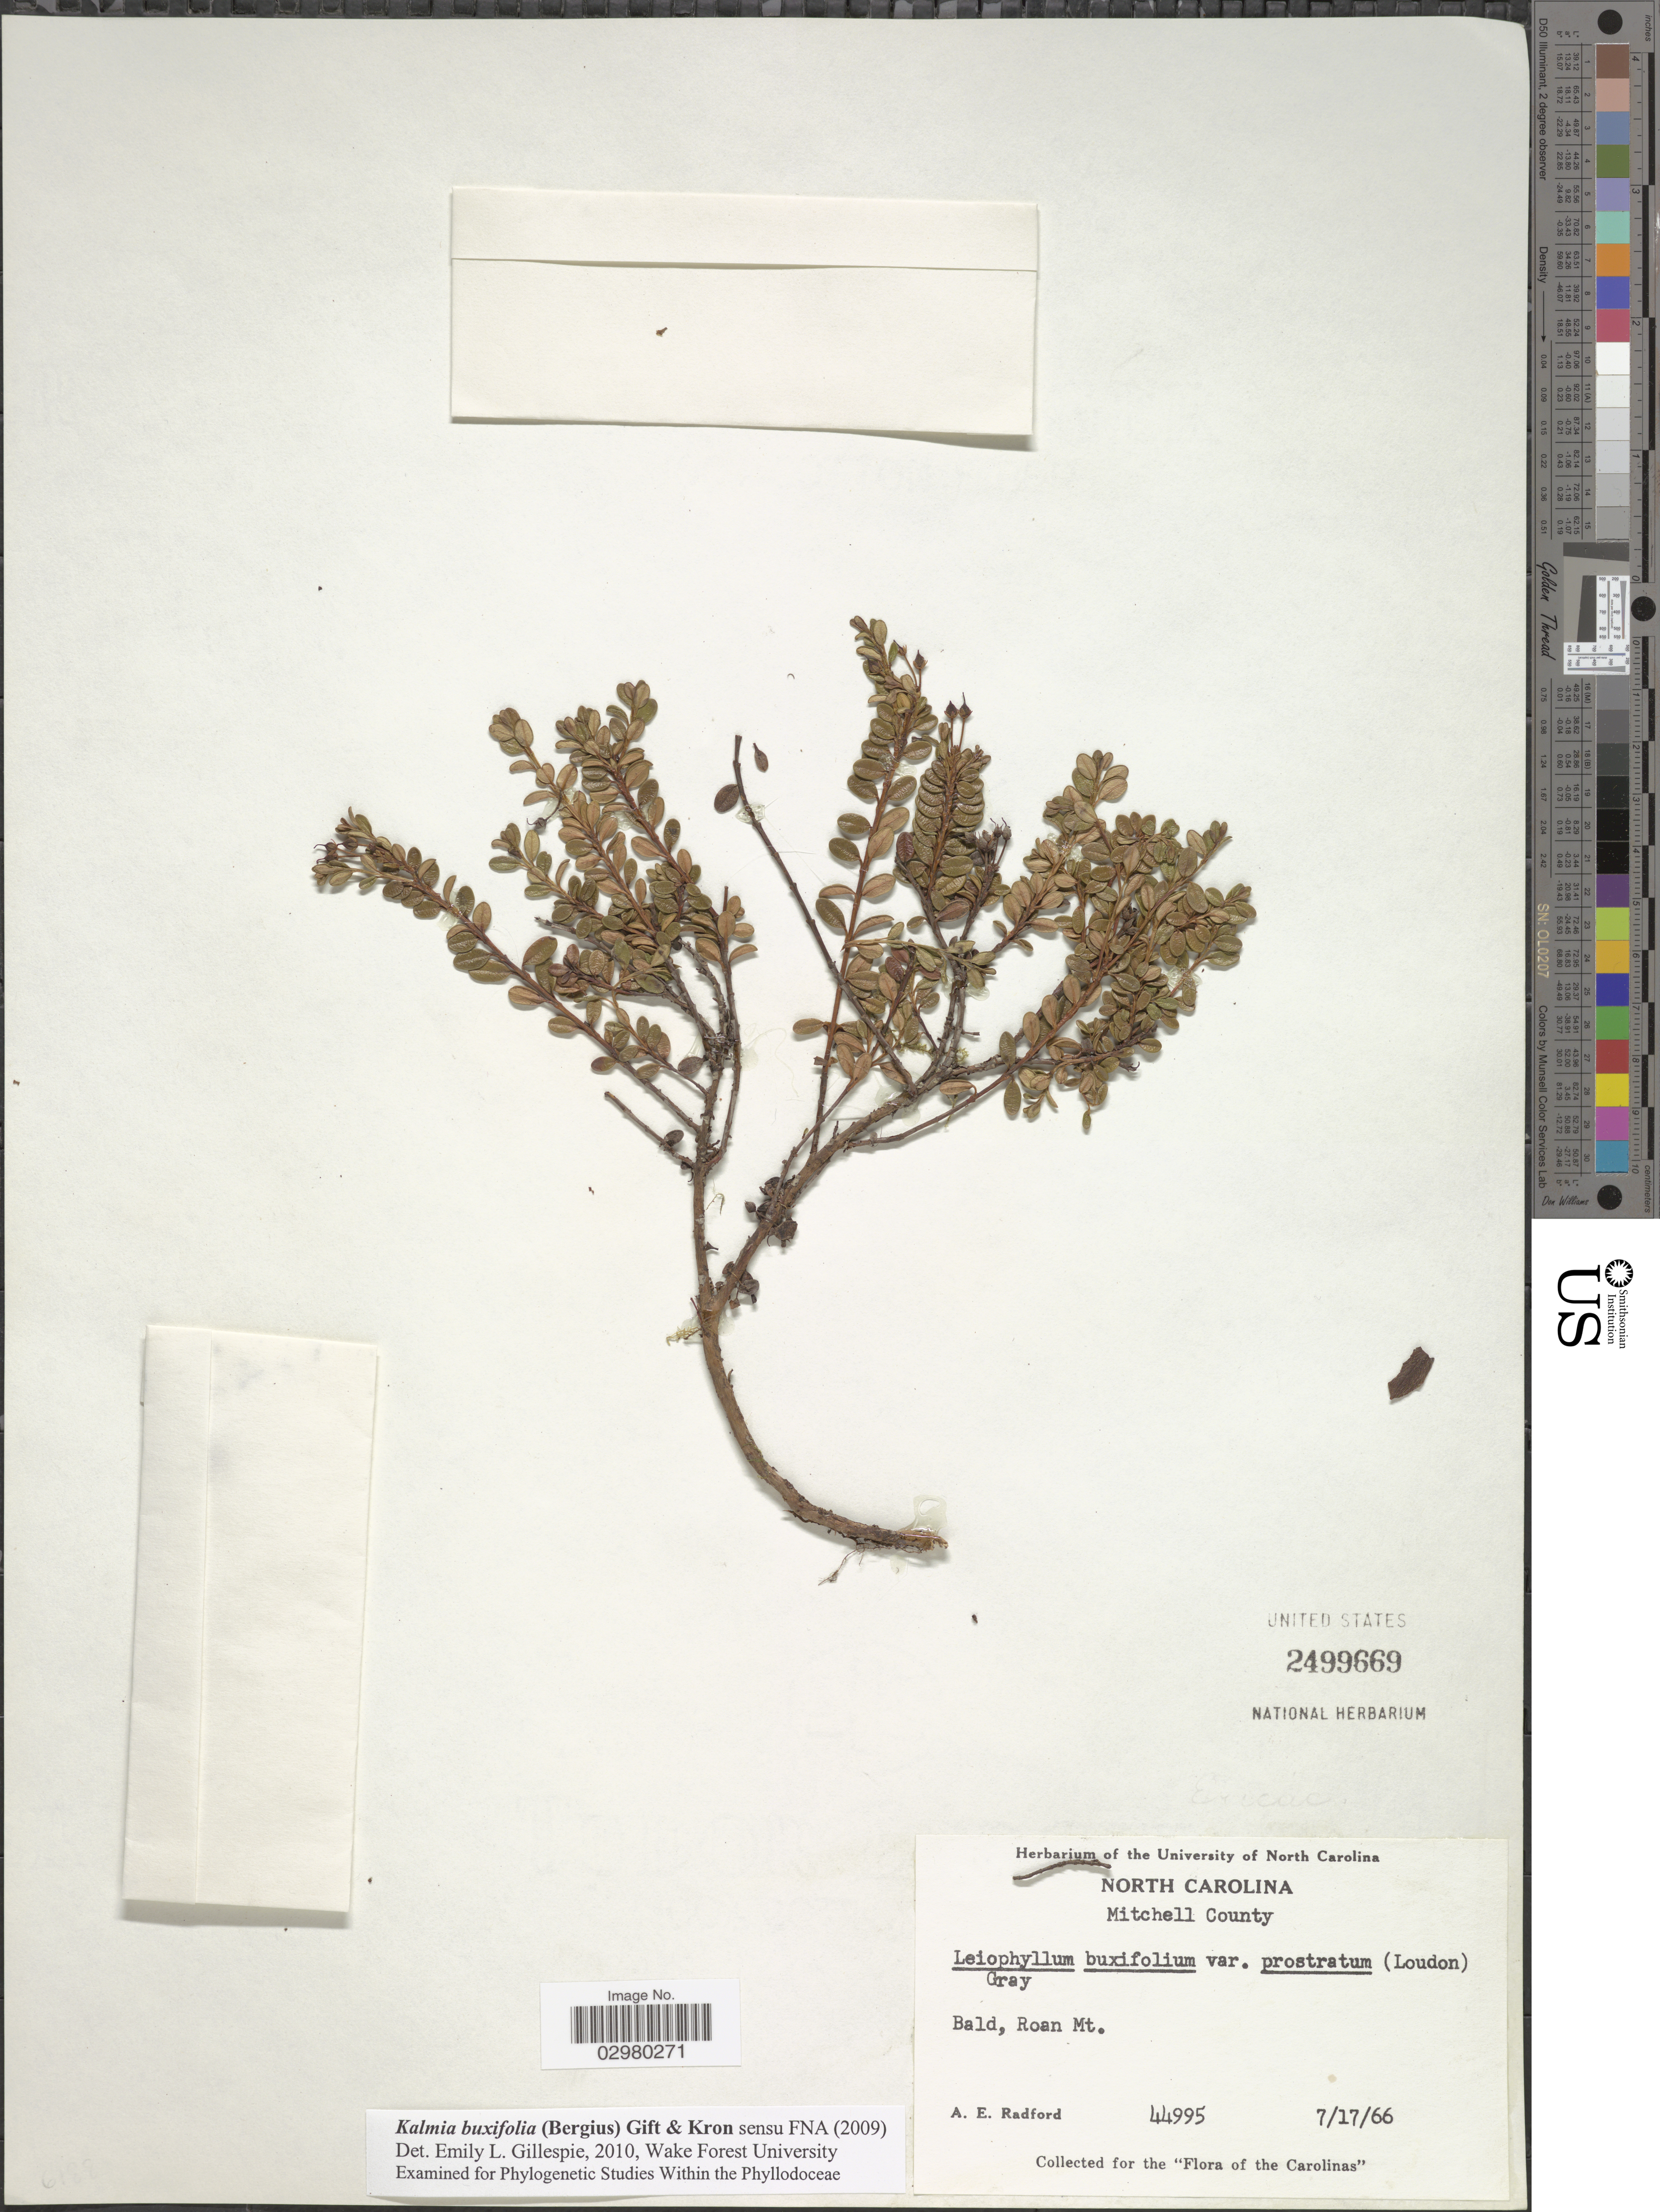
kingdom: Plantae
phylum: Tracheophyta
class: Magnoliopsida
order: Ericales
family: Ericaceae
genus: Leiophyllum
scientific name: Leiophyllum buxifolium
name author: (Bergius) Elliott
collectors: A. E. Radford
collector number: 44995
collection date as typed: Transcribed d/m/y: 17/7/66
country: United States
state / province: North Carolina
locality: Mitchell County. Bald, Roan Mt.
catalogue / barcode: US 2499669